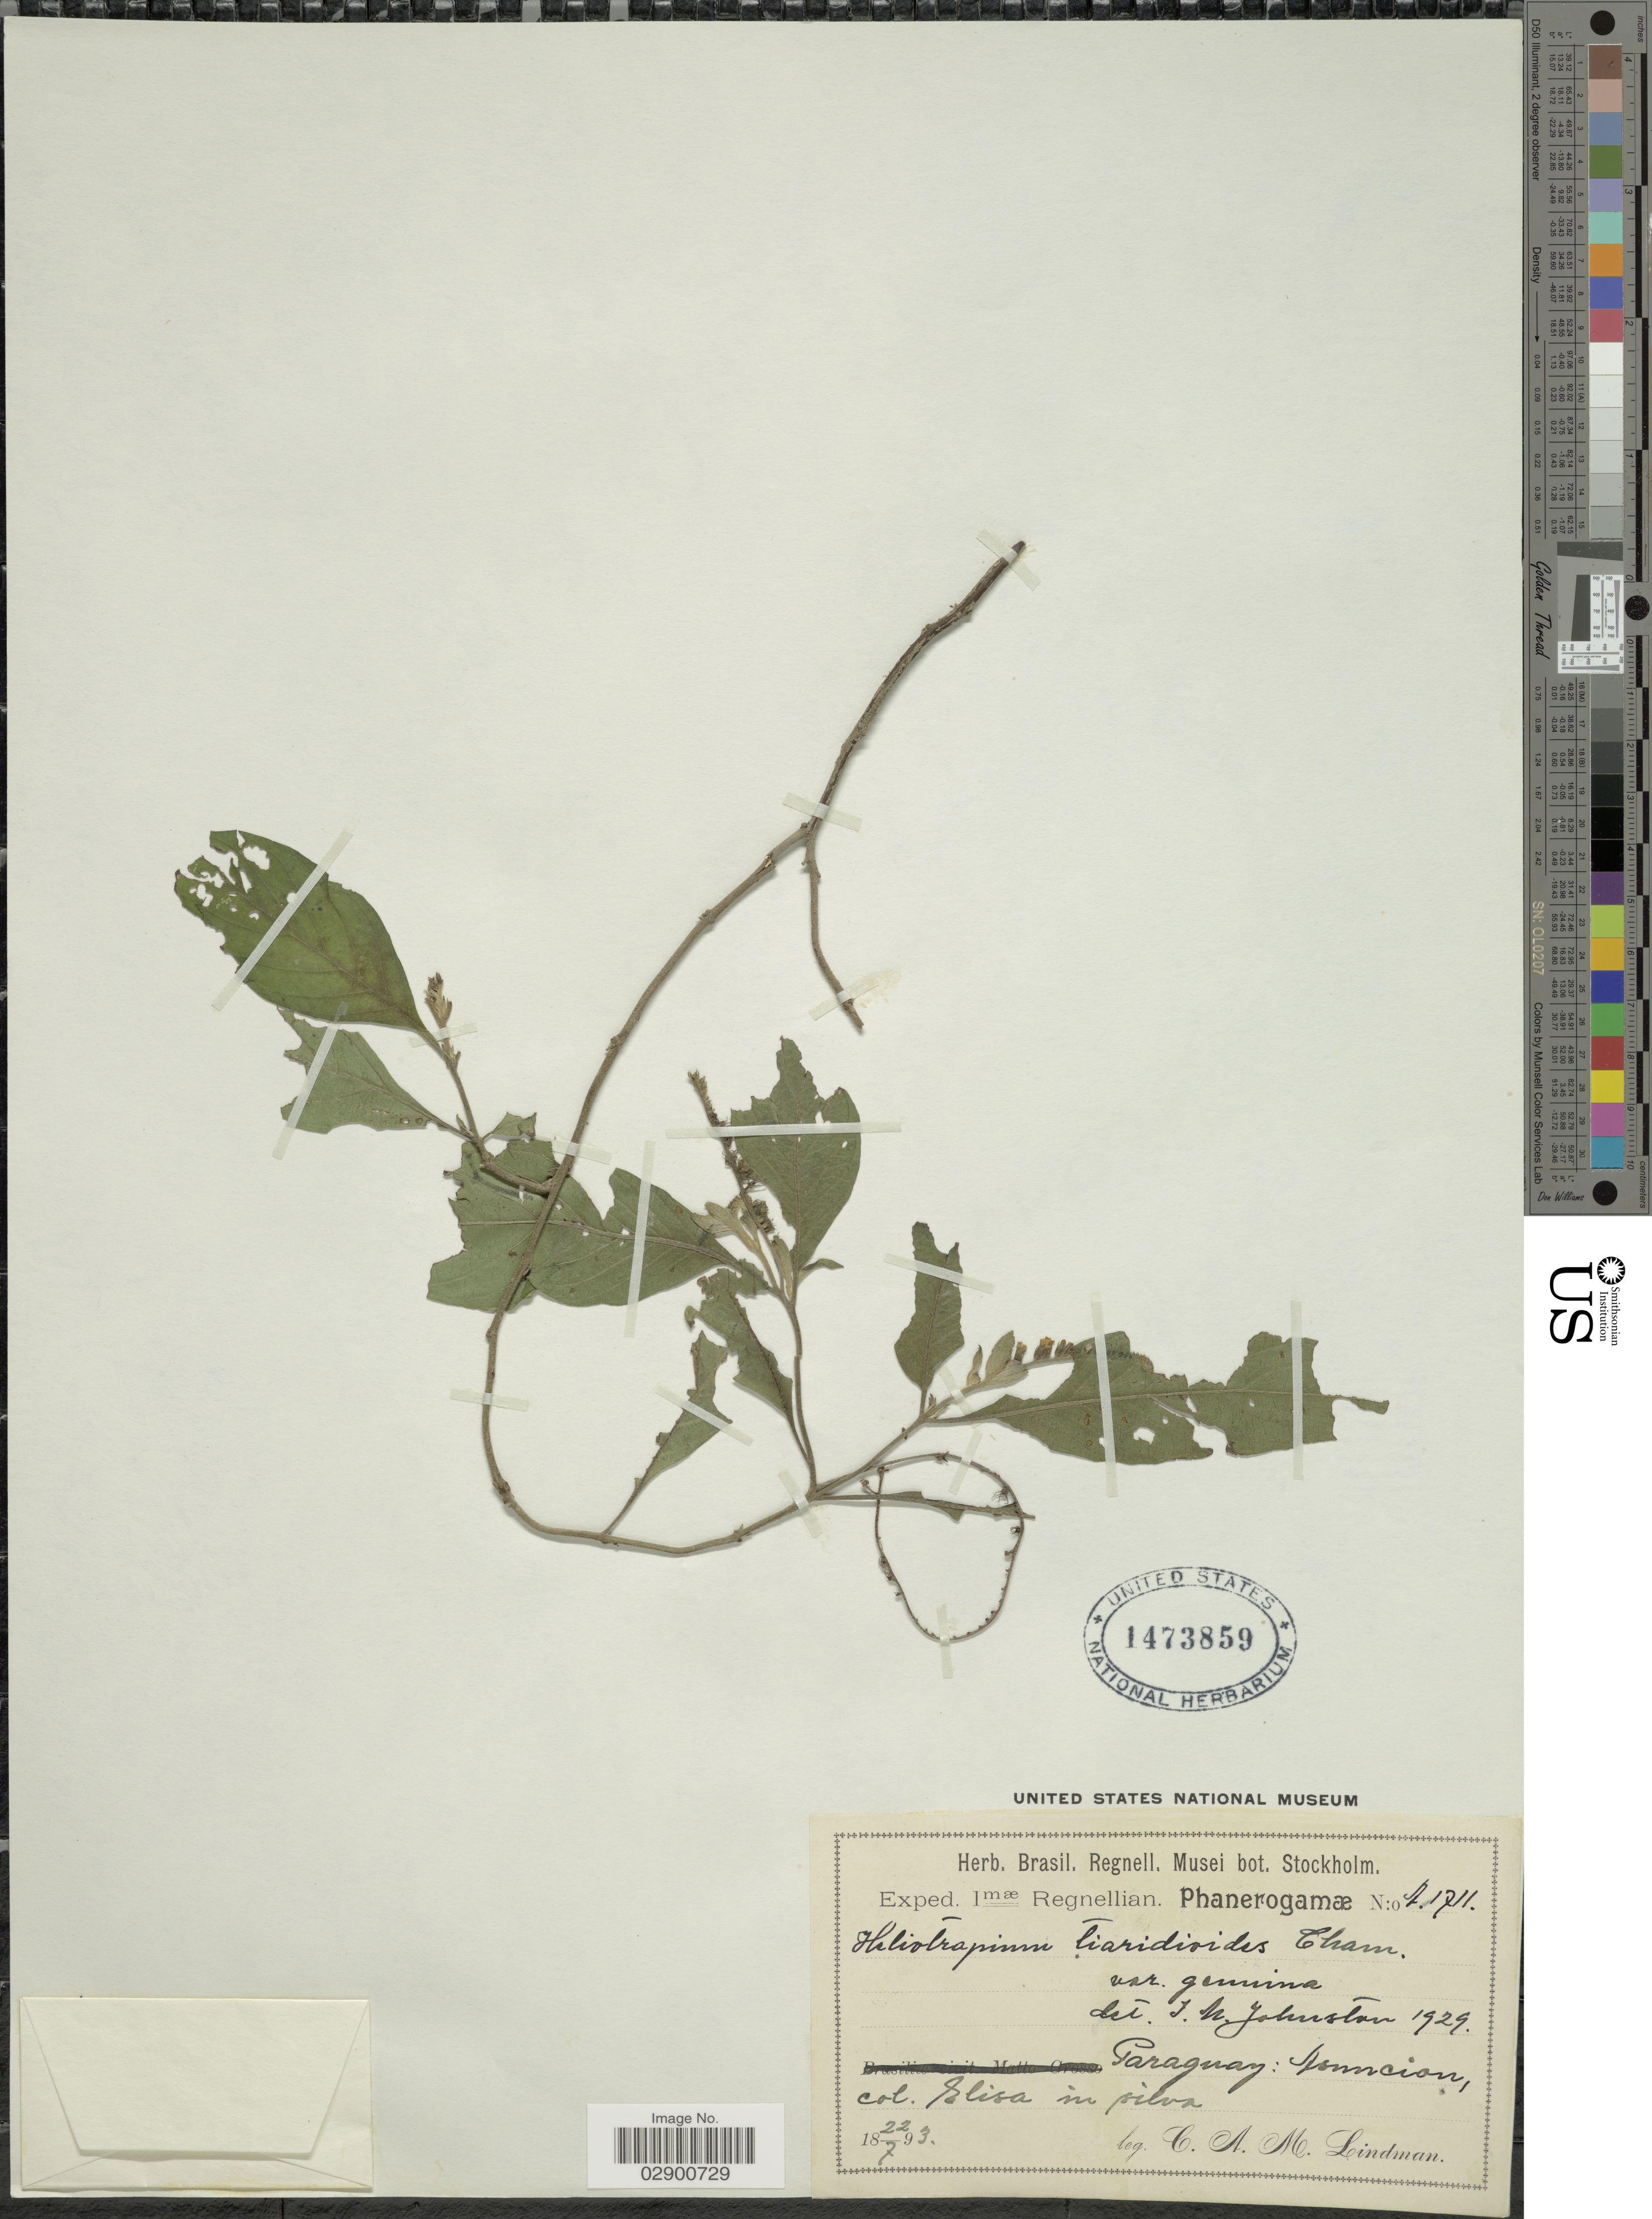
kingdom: Plantae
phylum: Tracheophyta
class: Magnoliopsida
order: Boraginales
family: Heliotropiaceae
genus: Heliotropium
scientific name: Heliotropium transalpinum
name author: Vell.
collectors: C. A. M. Lindman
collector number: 21711*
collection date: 1893-07-22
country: Paraguay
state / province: Asuncion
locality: Elisa in silva.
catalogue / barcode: US 1473859